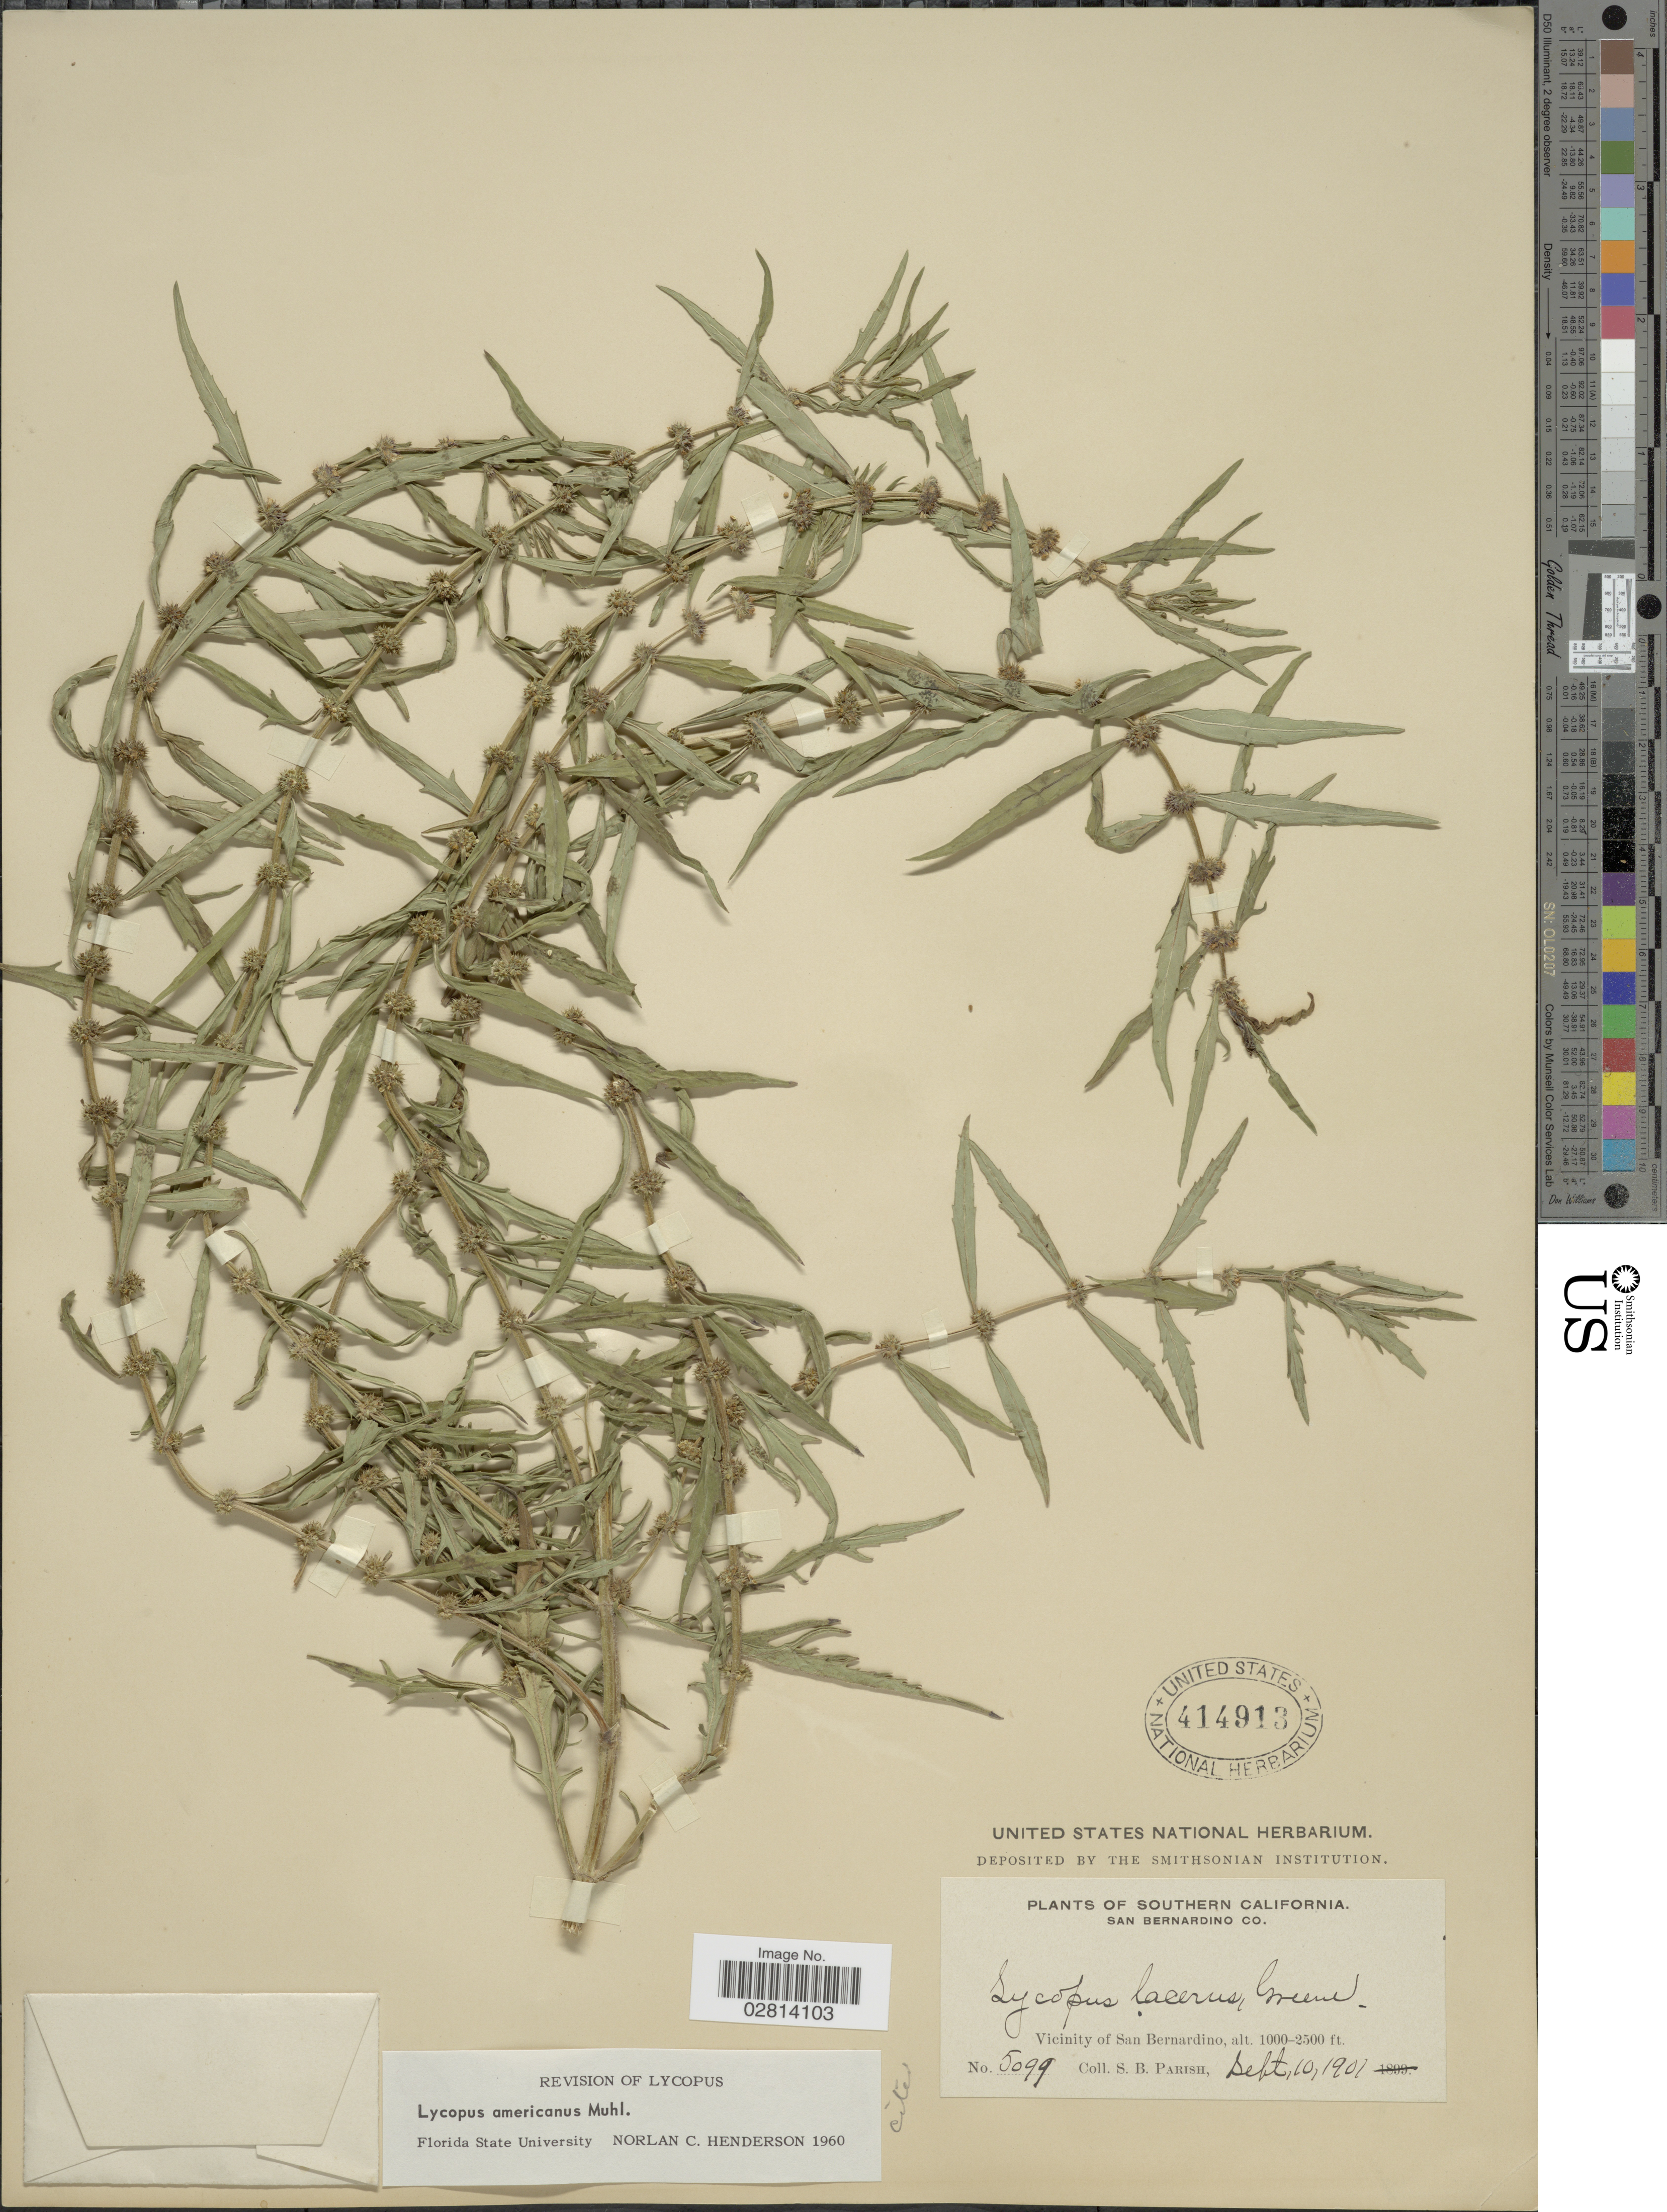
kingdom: Plantae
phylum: Tracheophyta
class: Magnoliopsida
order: Lamiales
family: Lamiaceae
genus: Lycopus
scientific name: Lycopus americanus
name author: Muhl. ex W.P.C. Barton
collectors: S. B. Parish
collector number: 5099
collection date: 1901-09-10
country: United States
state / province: California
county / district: San Bernardino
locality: Southern California, San Bernardino Co., Vicinity of San Bernardino.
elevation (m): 305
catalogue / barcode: US 414913